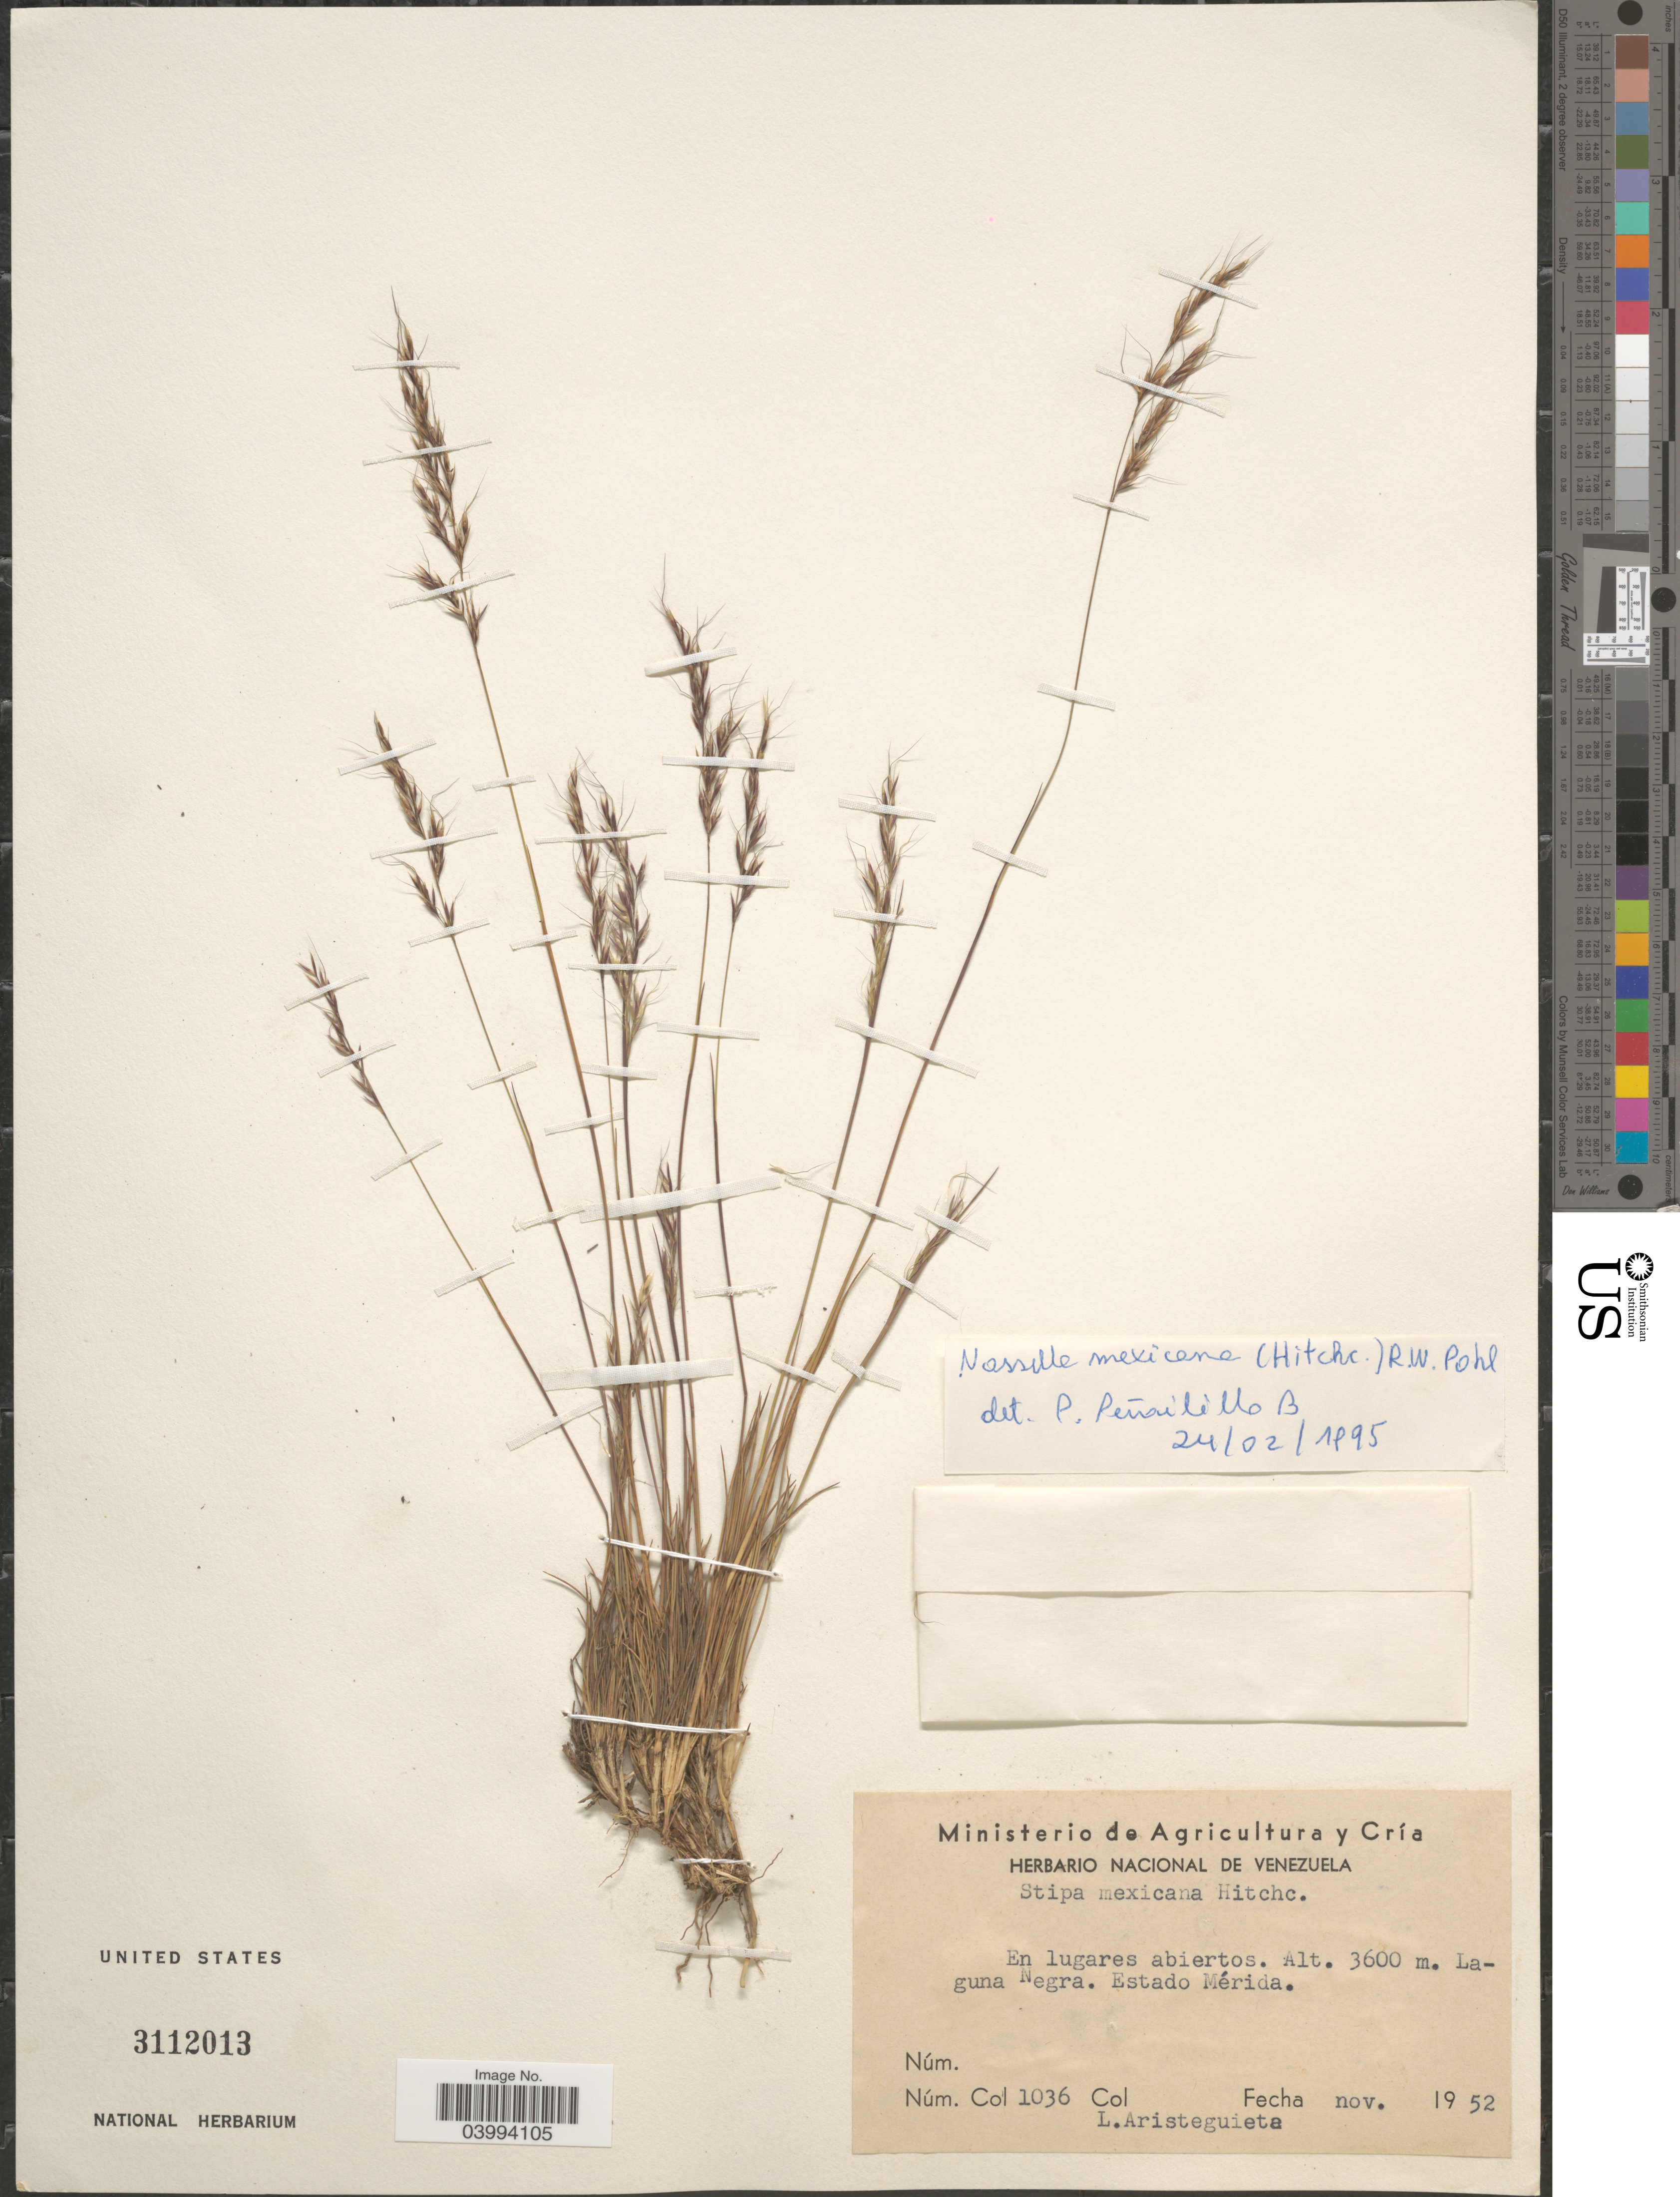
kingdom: Plantae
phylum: Tracheophyta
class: Liliopsida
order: Poales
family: Poaceae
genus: Nassella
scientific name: Nassella mexicana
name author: (Hitchc.) R.W. Pohl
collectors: L. Aristeguieta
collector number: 1036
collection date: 1952-11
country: Venezuela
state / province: Merida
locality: En lugares abiertos. Laguna Negra.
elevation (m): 3600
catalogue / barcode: US 3112013